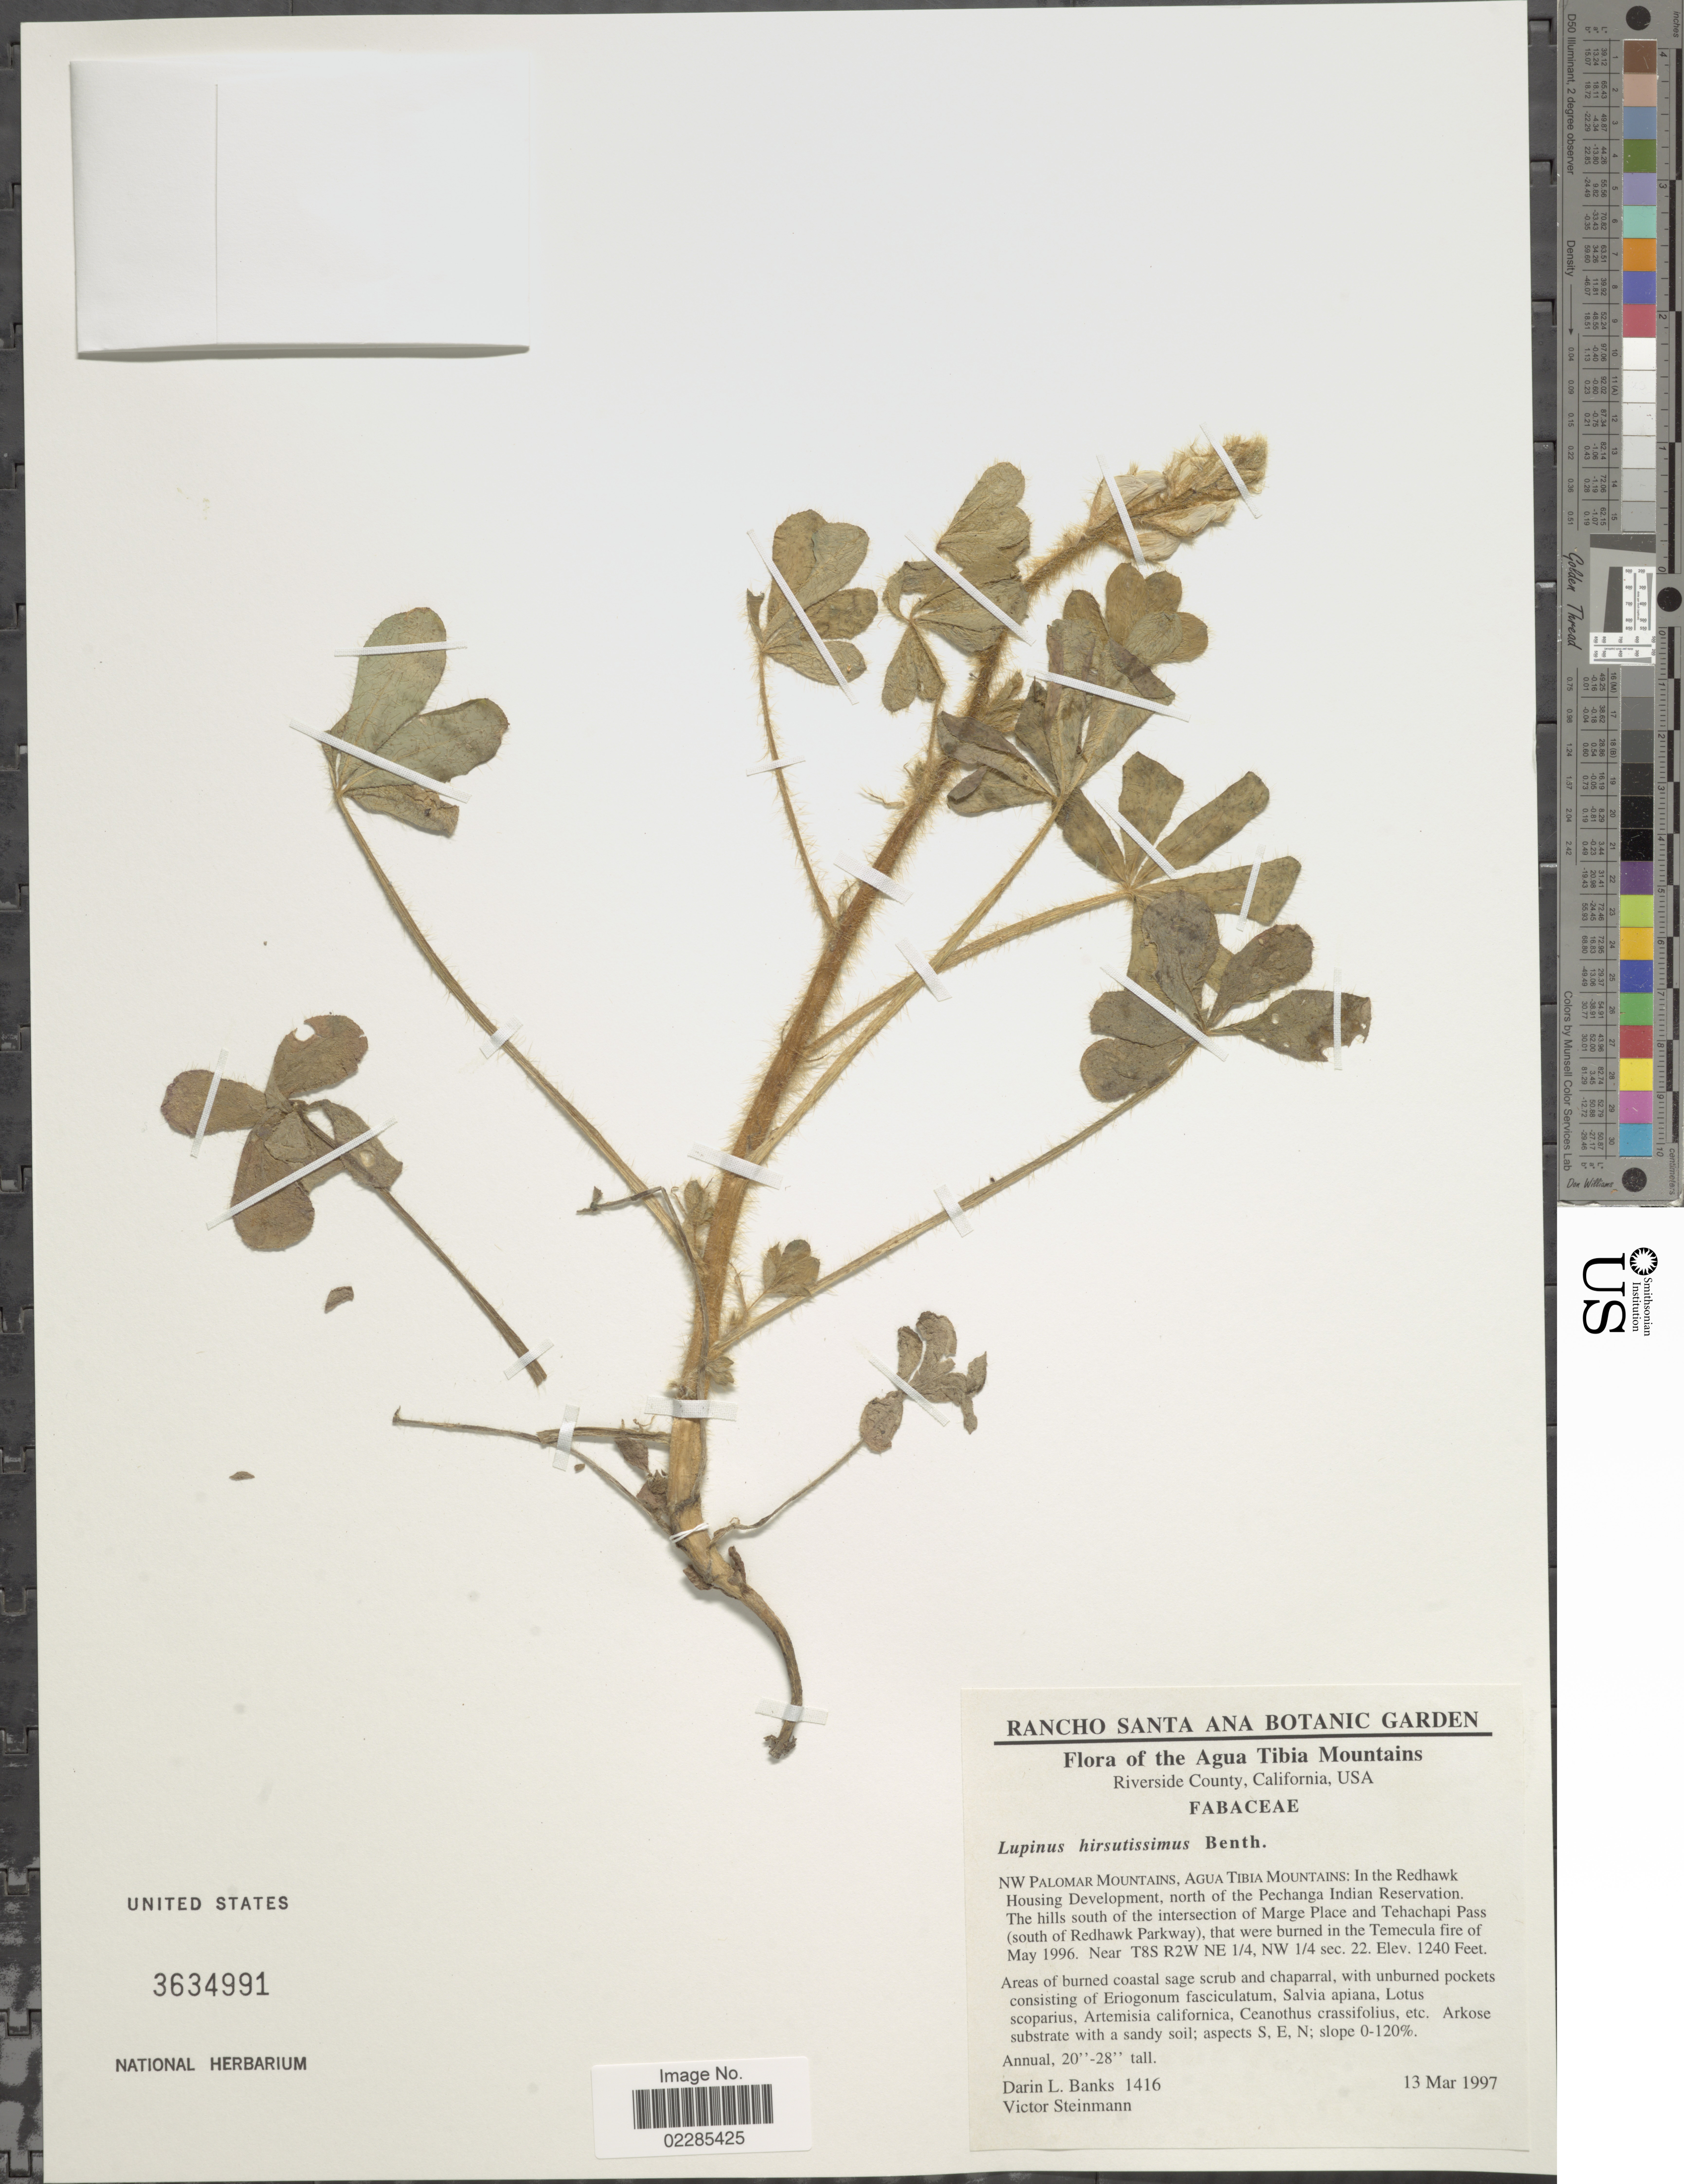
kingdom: Plantae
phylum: Tracheophyta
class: Magnoliopsida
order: Fabales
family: Fabaceae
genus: Lupinus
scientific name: Lupinus hirsutissimus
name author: Benth.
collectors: D. Banks & V. Steinmann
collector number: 1416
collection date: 1997-03-13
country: United States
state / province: California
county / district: Riverside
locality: The Agua Tibia Mountains, Riverside County, NW Palomar Mountains, Agua Tibia Mountains: In the Redhawk Housing Development, north of the Pechanga Indian Reservation. The hills south of the intersection of Marge Place and Tehachapi Pass (south of Redhawk Parkway), that were burned in the Temeccula fore of May 1996. Near T8S R2W NE ¼, NW ¼ sec 22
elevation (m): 378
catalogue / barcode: US 3634991